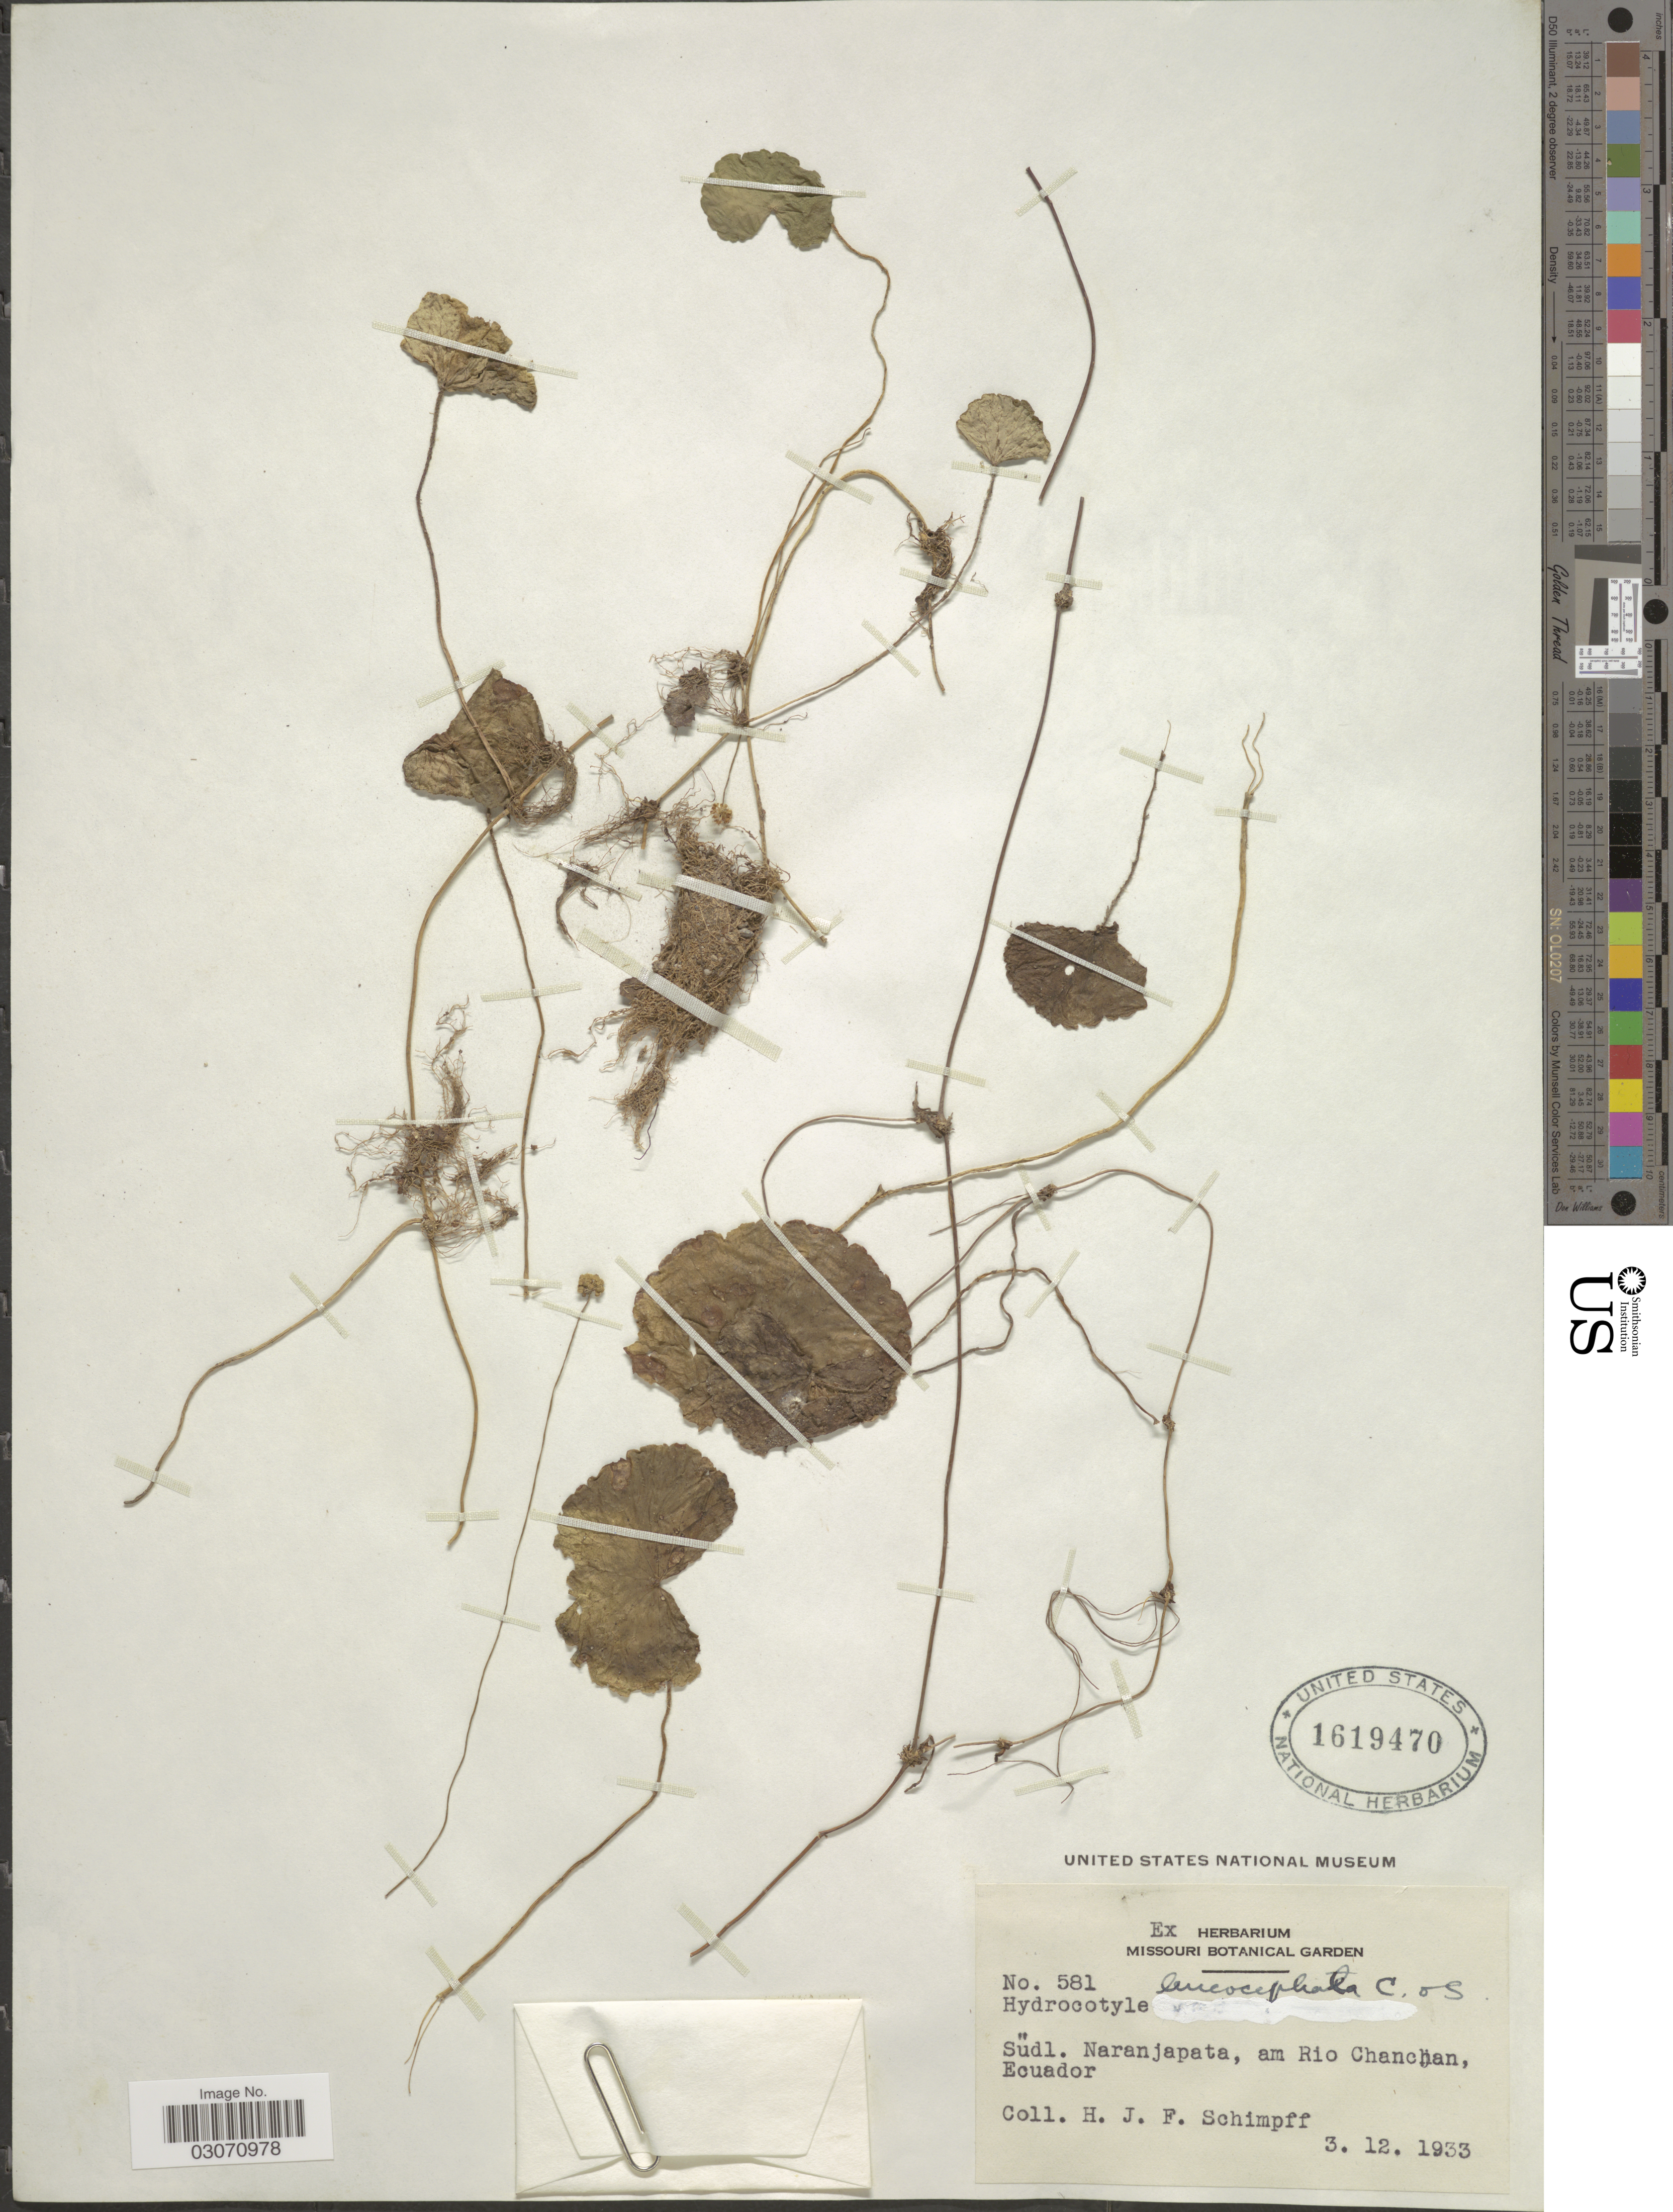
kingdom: Plantae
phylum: Tracheophyta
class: Magnoliopsida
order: Apiales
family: Araliaceae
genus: Hydrocotyle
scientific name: Hydrocotyle leucocephala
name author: Cham. & Schltdl.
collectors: H. Schimpff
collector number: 581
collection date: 1933-12-03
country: Ecuador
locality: Südl. Naranjapata, am Rio Chanchan.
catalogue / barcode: US 1619470